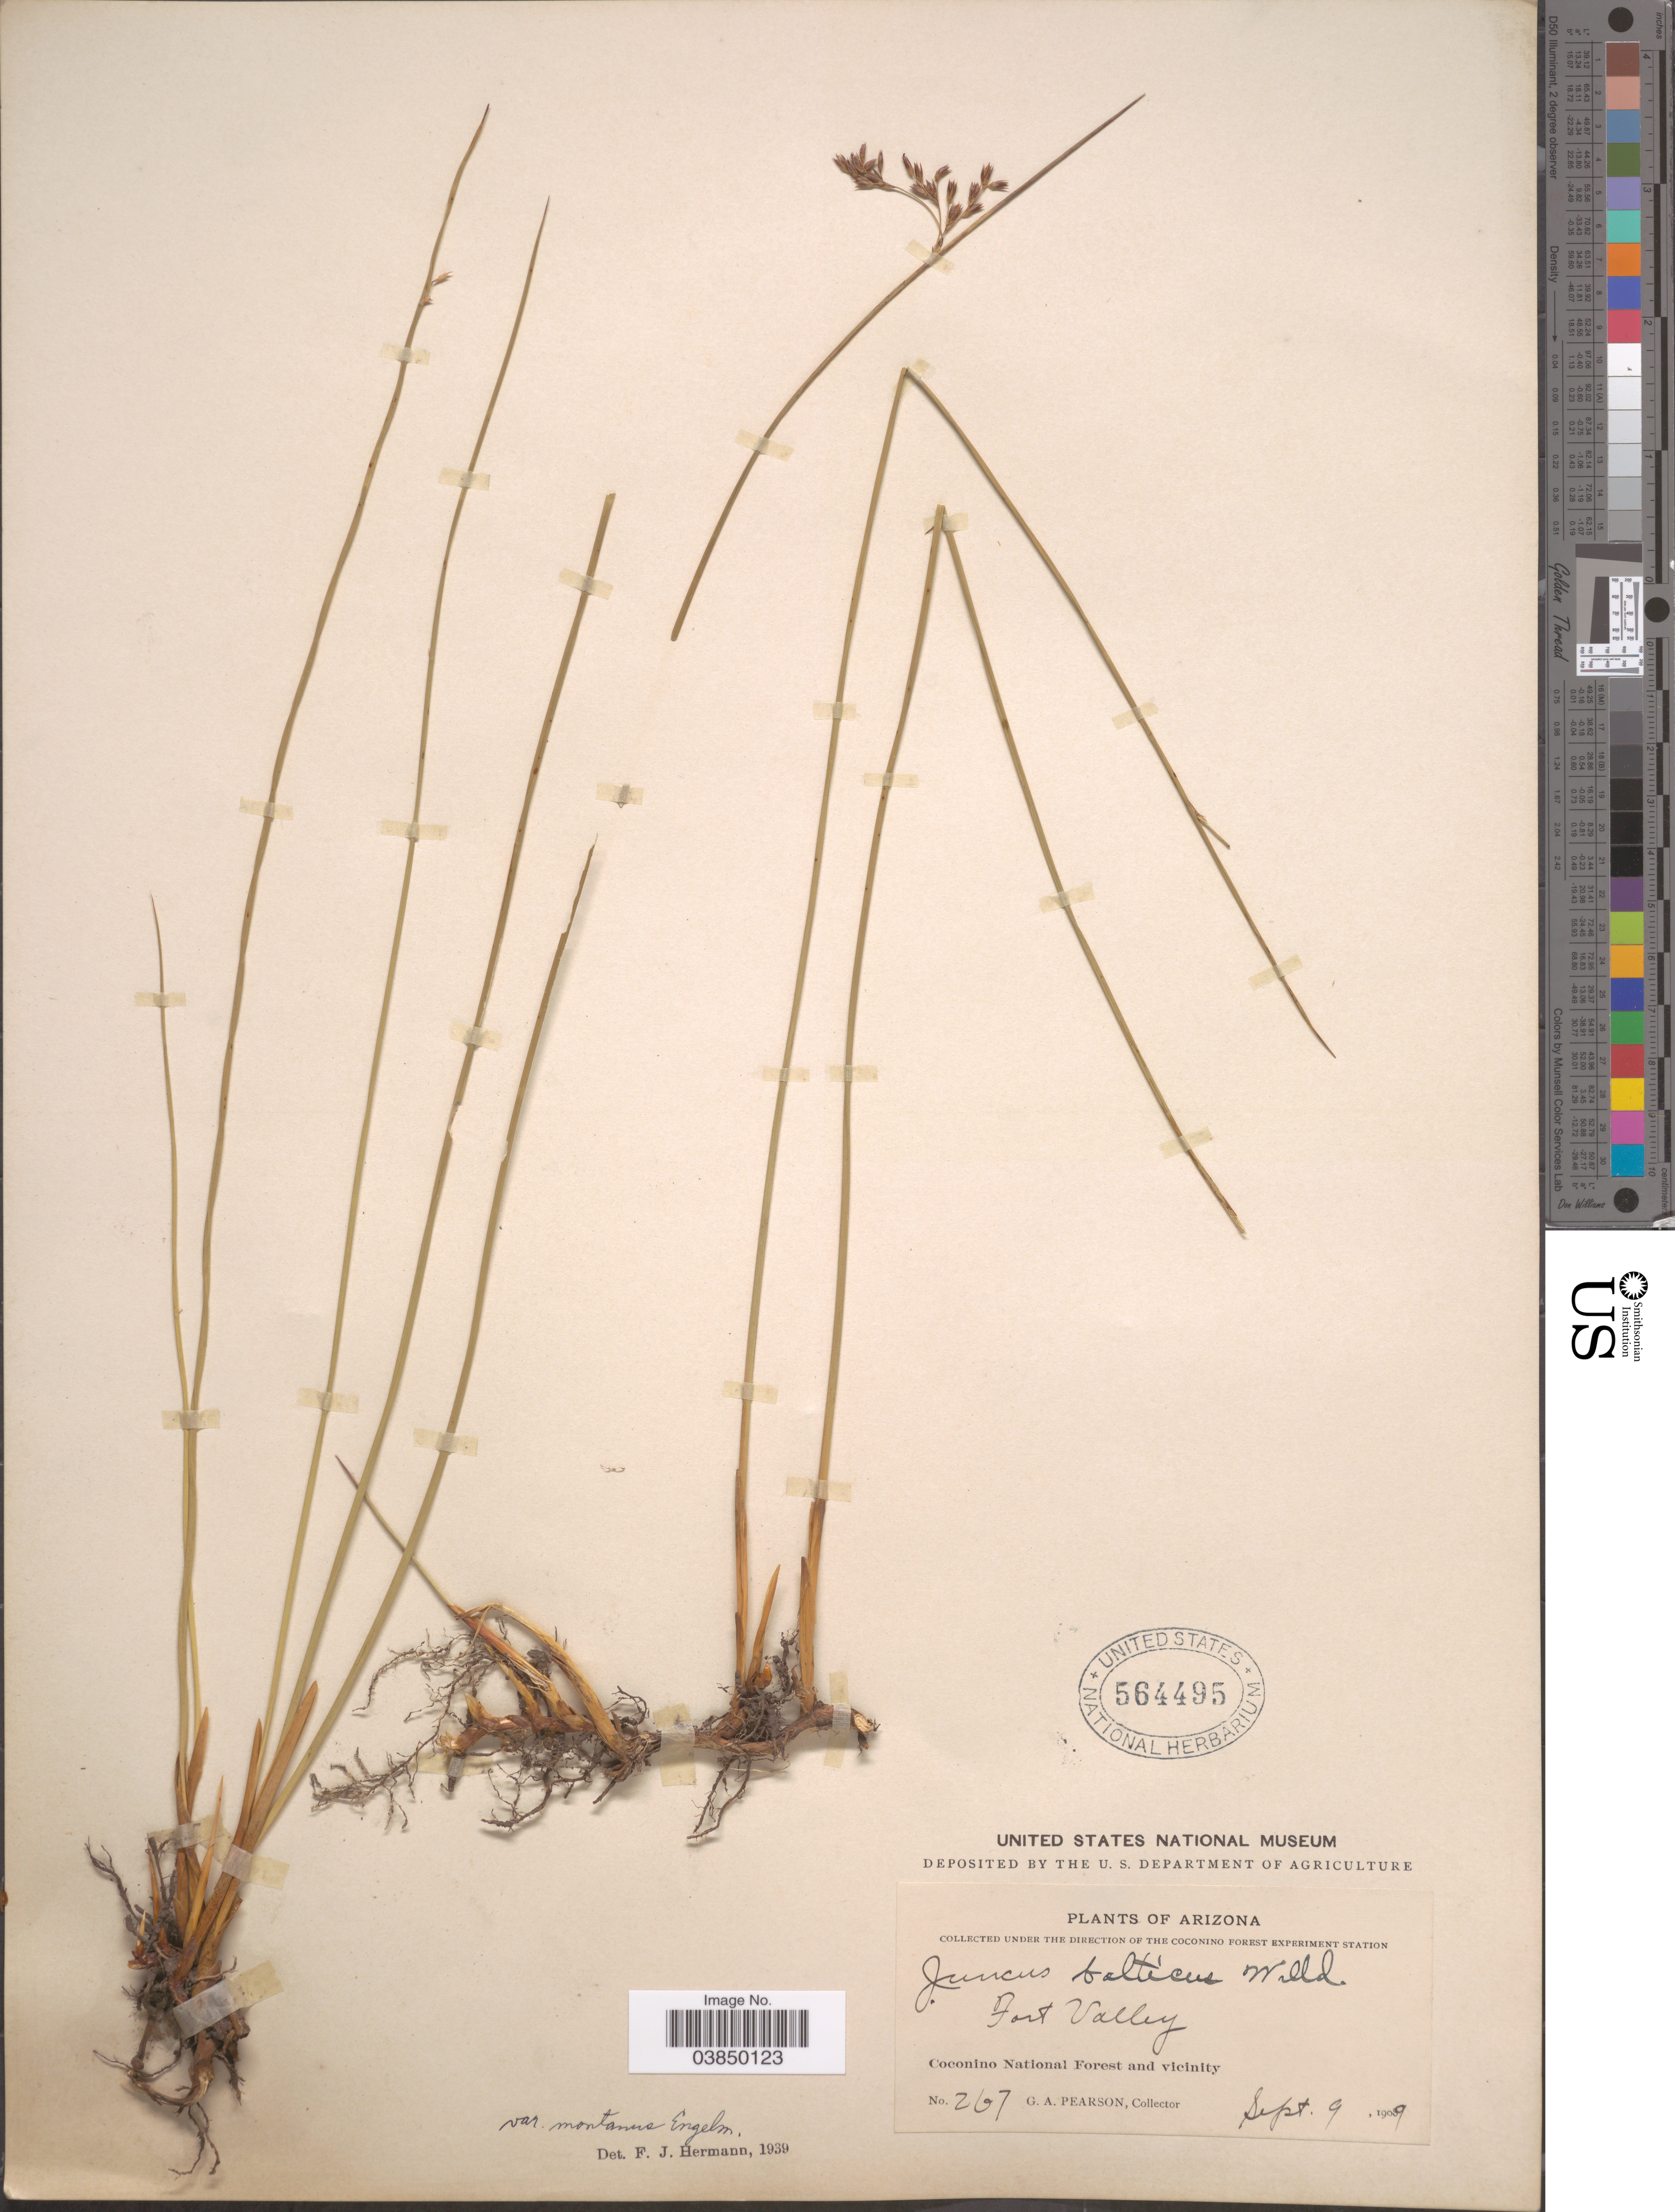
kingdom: Plantae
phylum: Tracheophyta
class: Liliopsida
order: Poales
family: Juncaceae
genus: Juncus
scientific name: Juncus balticus var. montanus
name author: Engelm.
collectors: G. Pearson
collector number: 267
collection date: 1909-09-09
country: United States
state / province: Arizona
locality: Fort Valley. Coconino National Forest and vicinity.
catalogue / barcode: US 564495